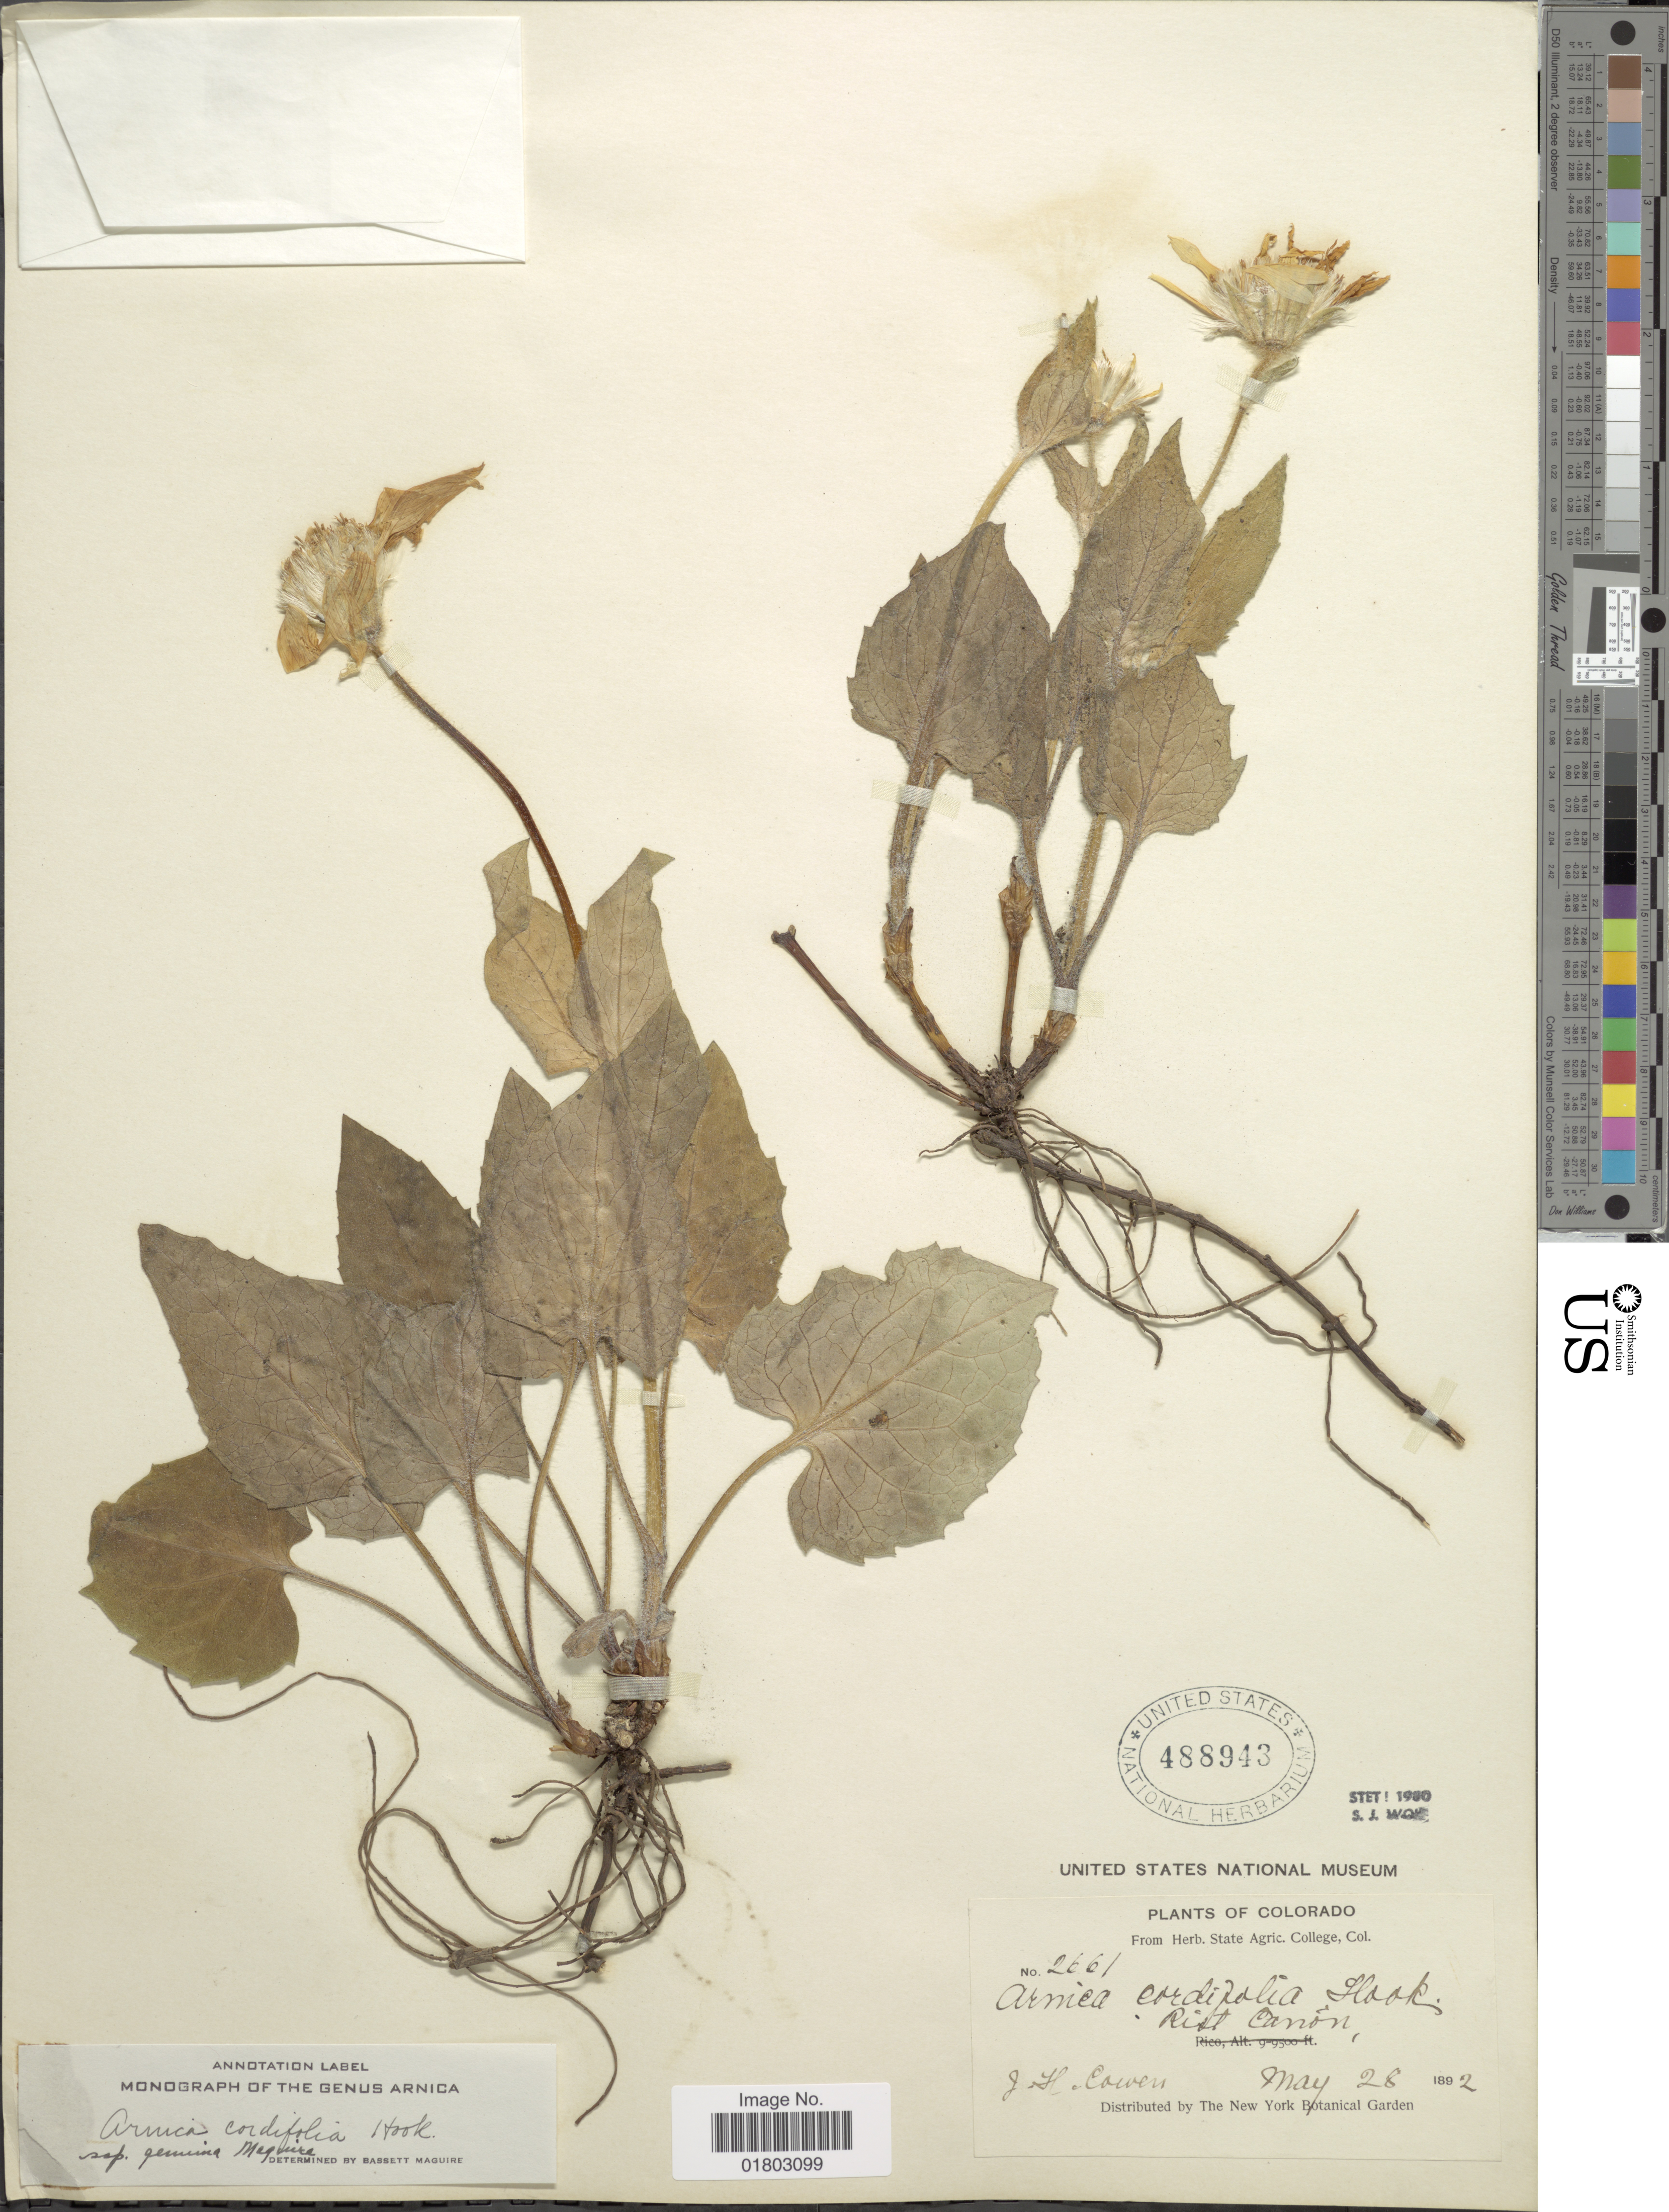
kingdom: Plantae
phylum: Tracheophyta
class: Magnoliopsida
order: Asterales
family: Asteraceae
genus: Arnica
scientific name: Arnica cordifolia subsp. genuina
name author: Maguire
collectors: J. H. Cowen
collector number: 2661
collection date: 1892-05-28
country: United States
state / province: Colorado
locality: Rist Cañon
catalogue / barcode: US 488943